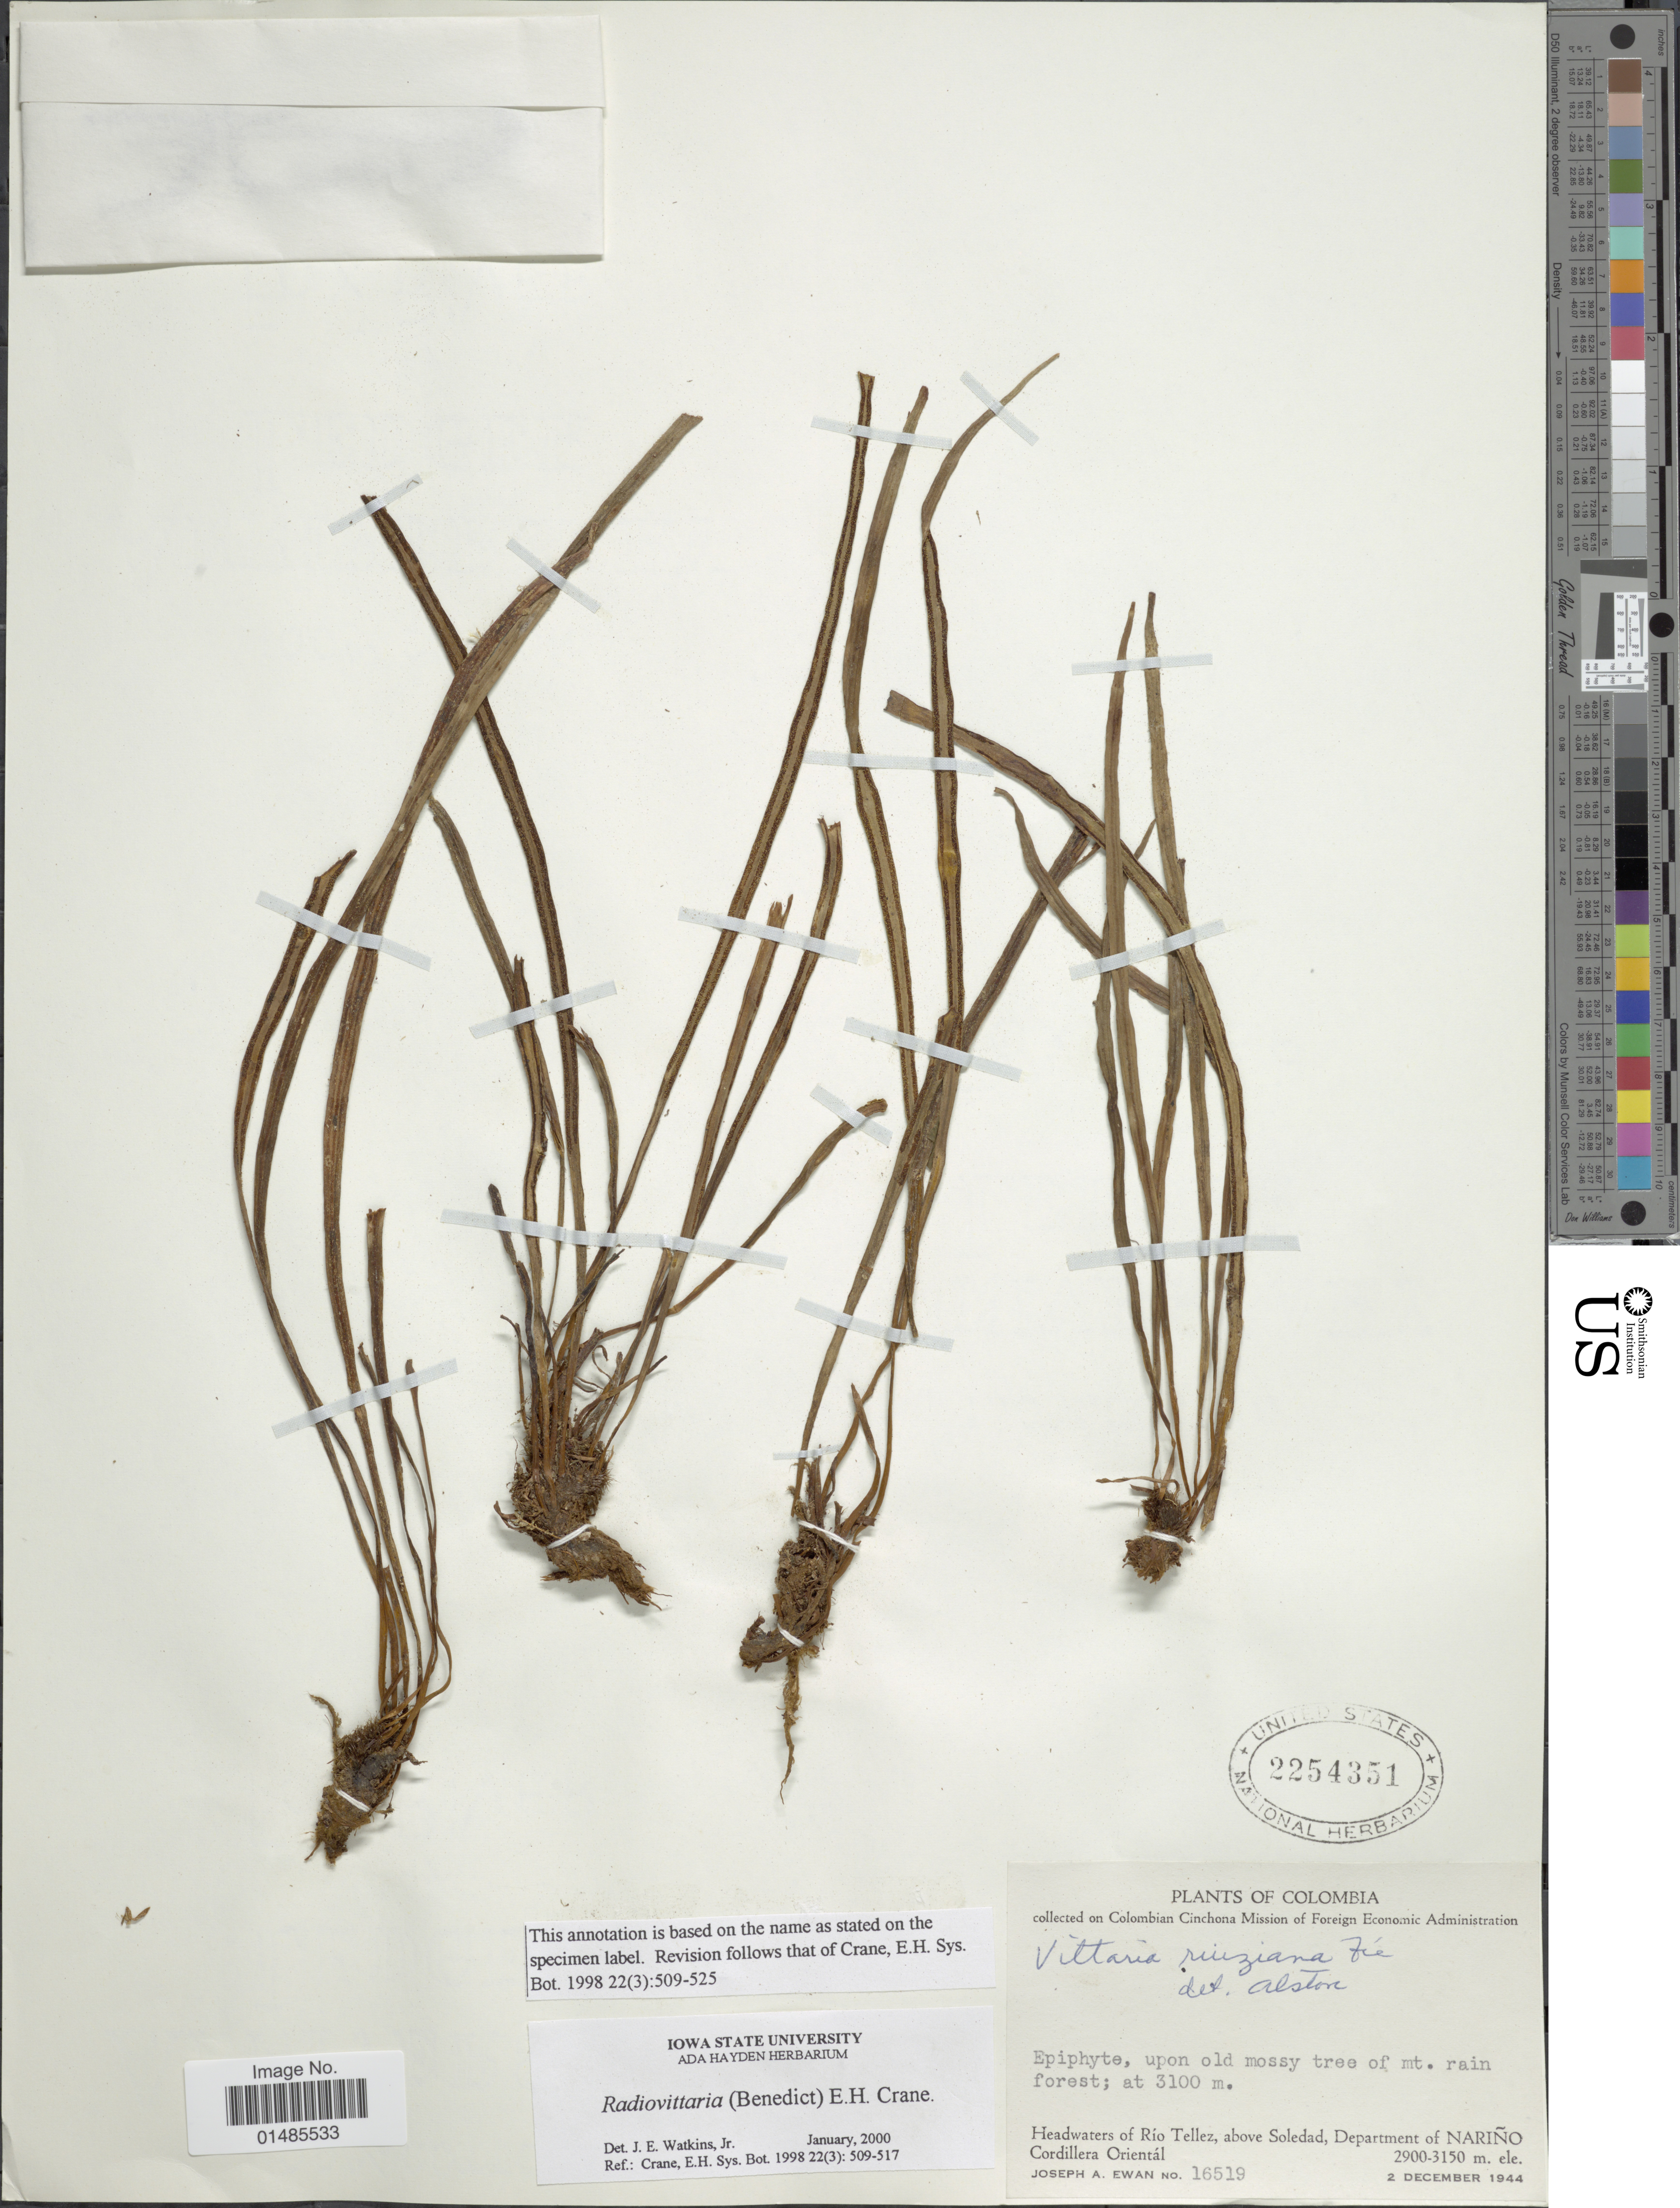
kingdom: Plantae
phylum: Tracheophyta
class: Polypodiopsida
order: Polypodiales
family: Pteridaceae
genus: Radiovittaria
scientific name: Radiovittaria ruiziana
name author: (Fée) E.H. Crane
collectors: J. A. Ewan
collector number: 16519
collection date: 1944-12-02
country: Colombia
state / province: Nariño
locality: Headwaters of Río Tellez, above Soledad. Cordillera Orientál.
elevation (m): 3100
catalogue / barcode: US 2254351